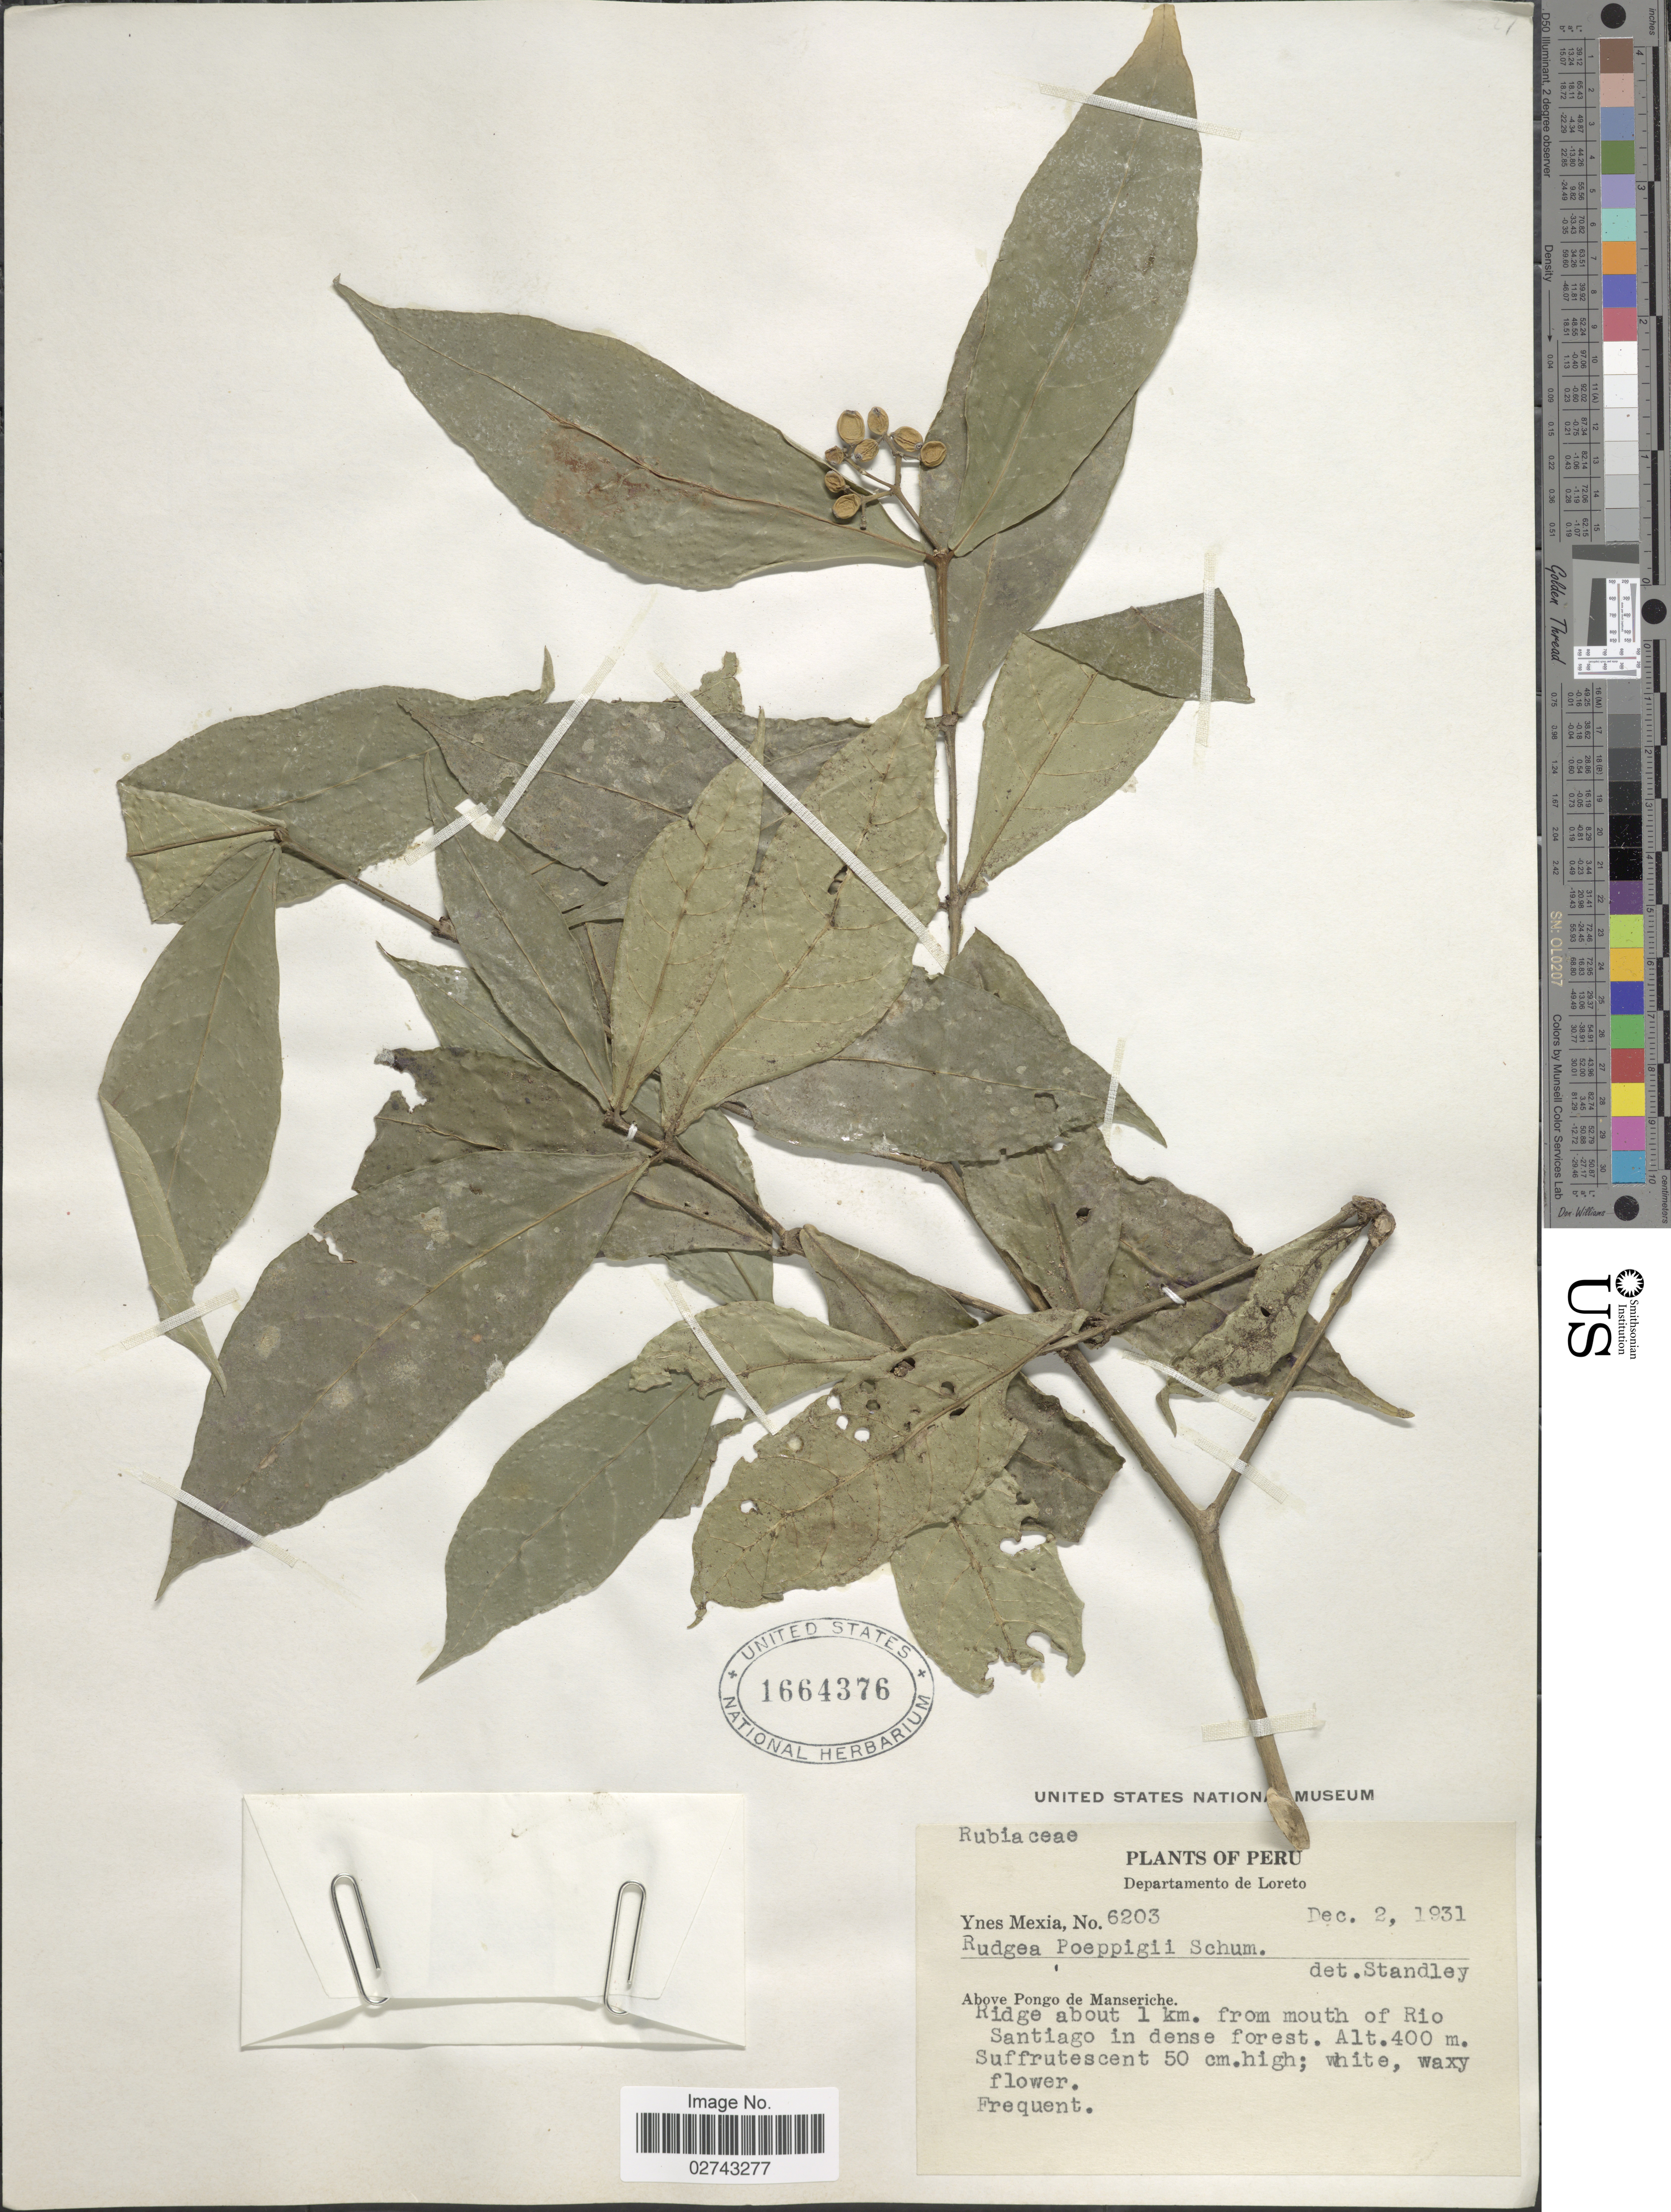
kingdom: Plantae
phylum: Tracheophyta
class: Magnoliopsida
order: Gentianales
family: Rubiaceae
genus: Rudgea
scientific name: Rudgea poeppigii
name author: Schum.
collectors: Y. Mexia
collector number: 6203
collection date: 1931-12-02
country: Peru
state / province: Loreto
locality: Above Pongo de Manseriche, ridge about 1 km. from mouth of Rio Santiago in dense forest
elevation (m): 400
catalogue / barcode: US 1664376